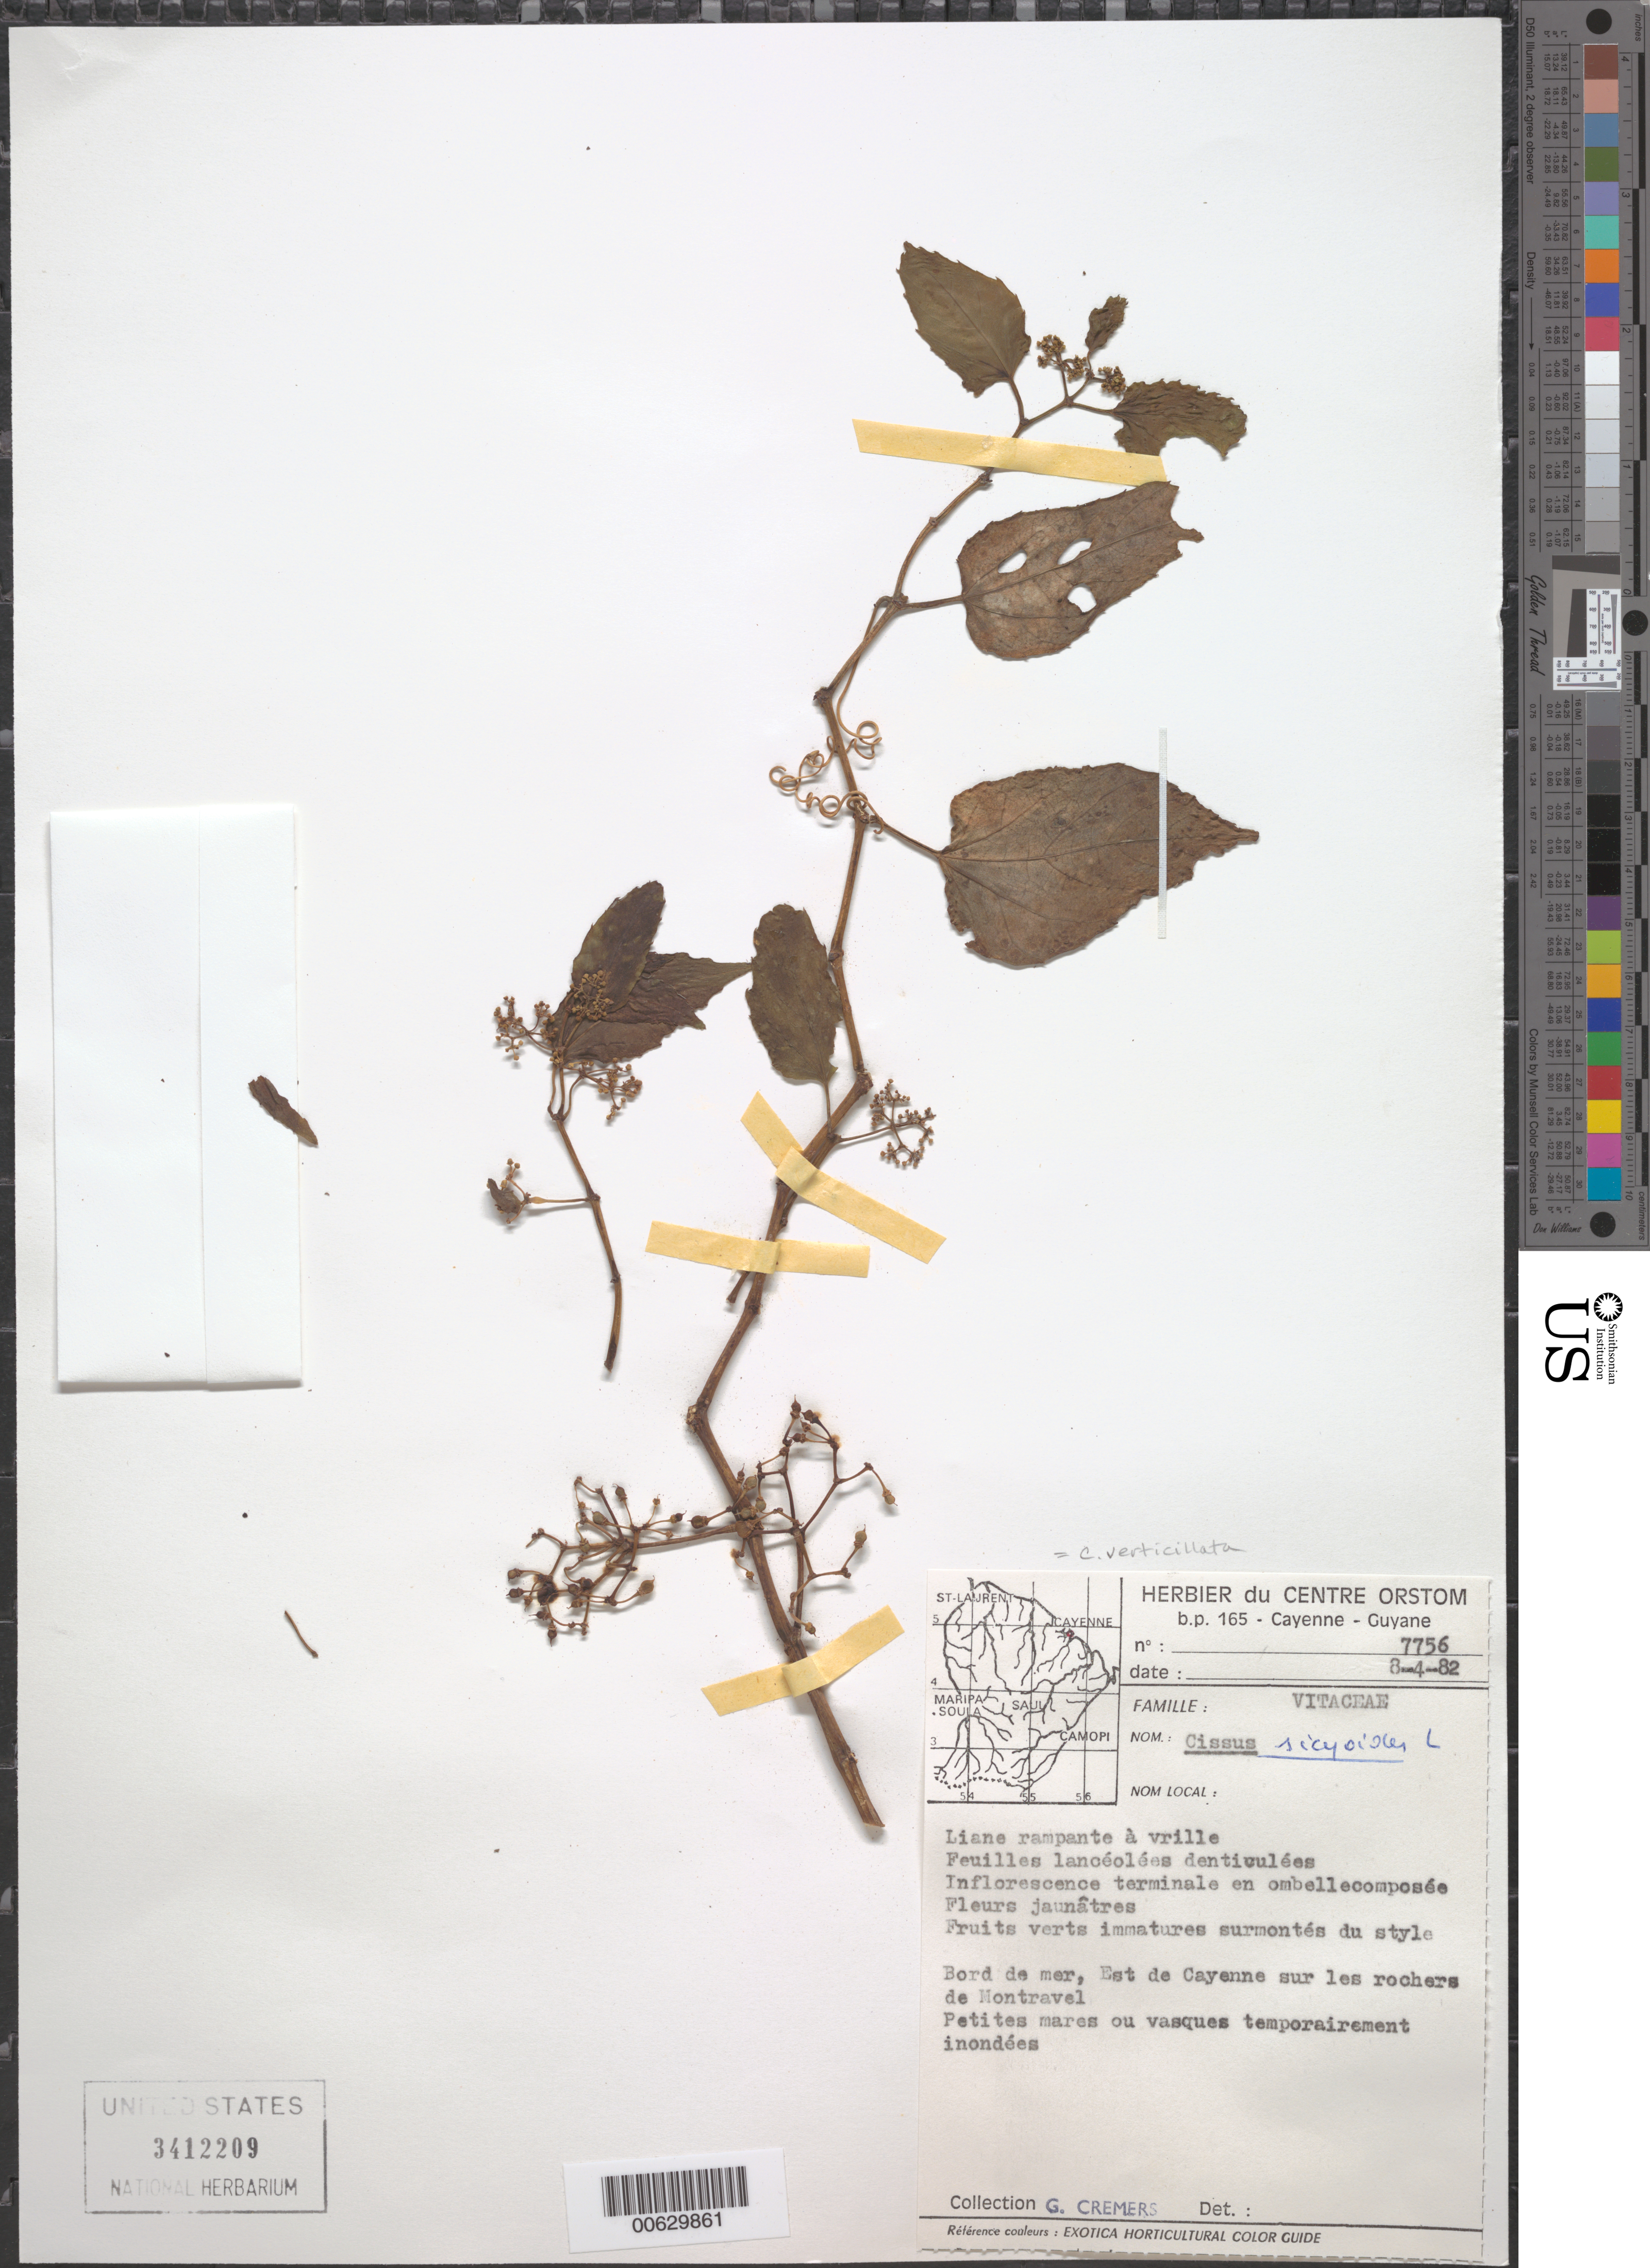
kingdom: Plantae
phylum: Tracheophyta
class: Magnoliopsida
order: Vitales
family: Vitaceae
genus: Cissus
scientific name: Cissus verticillata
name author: (L.) Nicolson & C.E. Jarvis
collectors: G. Cremers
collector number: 7756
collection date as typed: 8-Apr-82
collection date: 1982-04-08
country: French Guiana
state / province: Cayenne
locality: Cayenne, Est de, sur les rochers de Montravel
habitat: Seaside, small ponds or temporarily flooded basins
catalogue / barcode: US 3412209